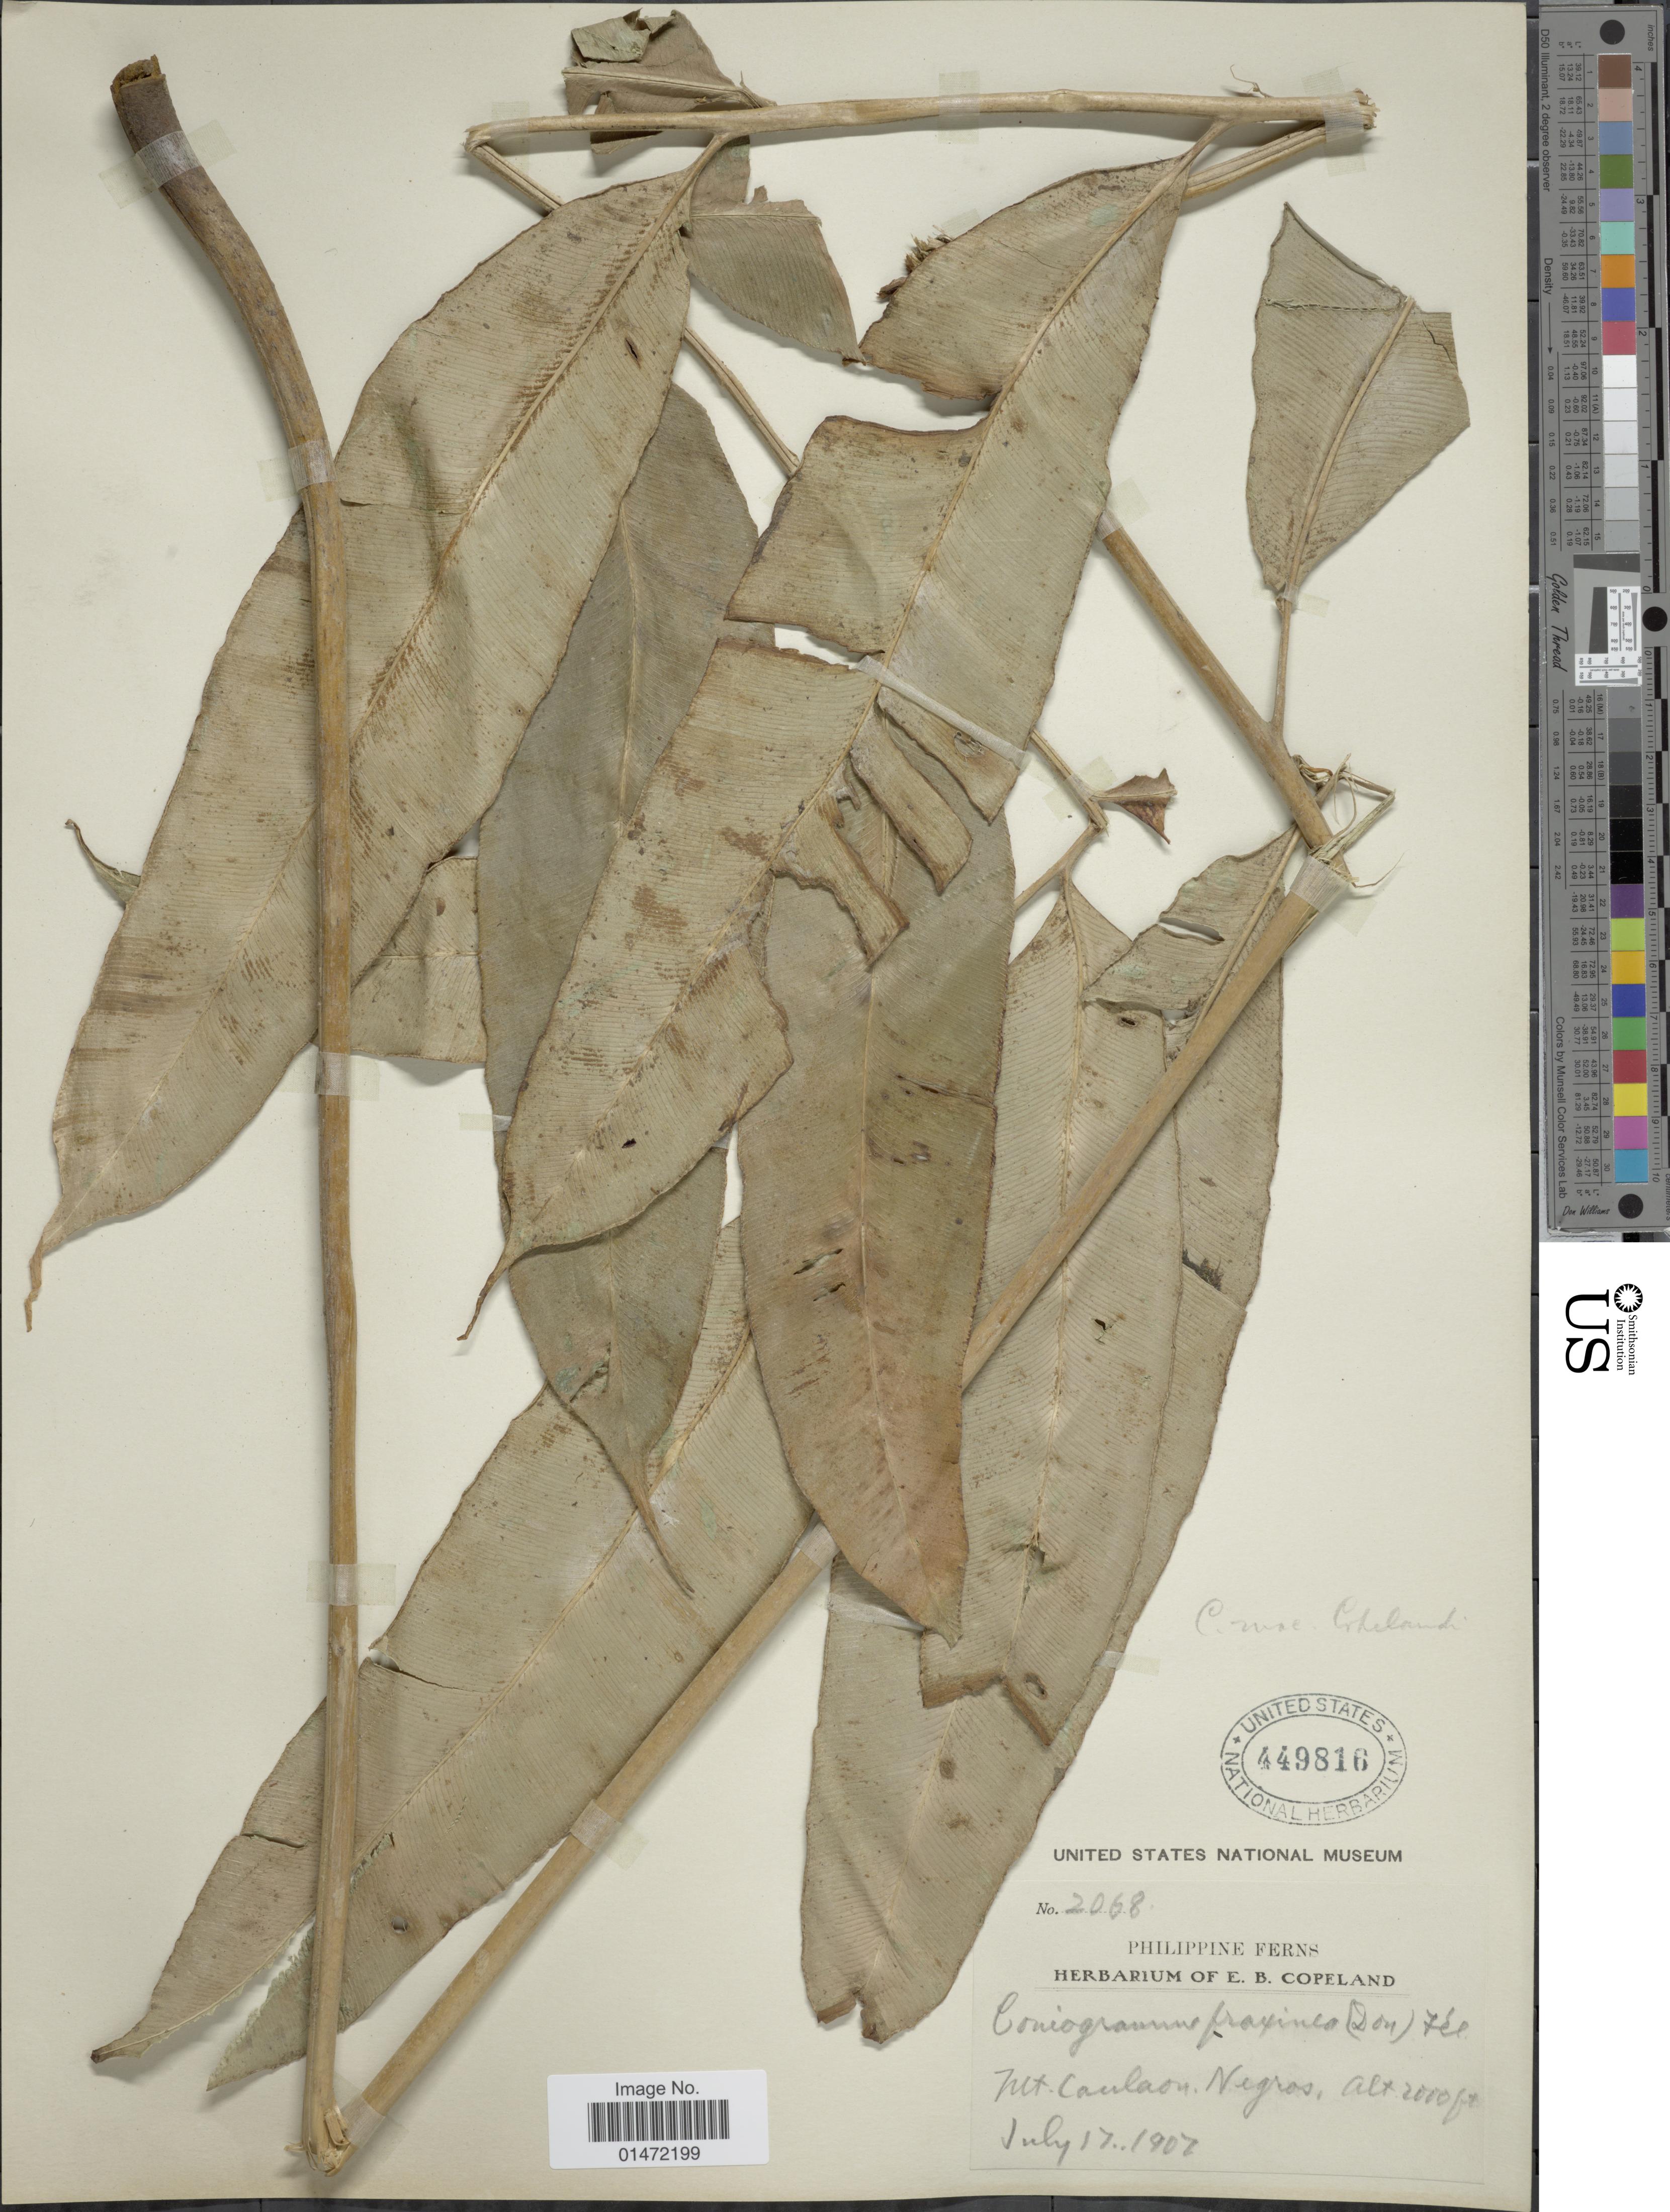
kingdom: Plantae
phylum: Tracheophyta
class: Polypodiopsida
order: Polypodiales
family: Pteridaceae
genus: Coniogramme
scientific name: Coniogramme macrophylla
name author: (Blume) Hieron.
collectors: ex herb. E. B. Copeland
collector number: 2068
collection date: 1907-07-17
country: Philippines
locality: Mt. Canlaon, Negros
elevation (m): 610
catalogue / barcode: US 449816